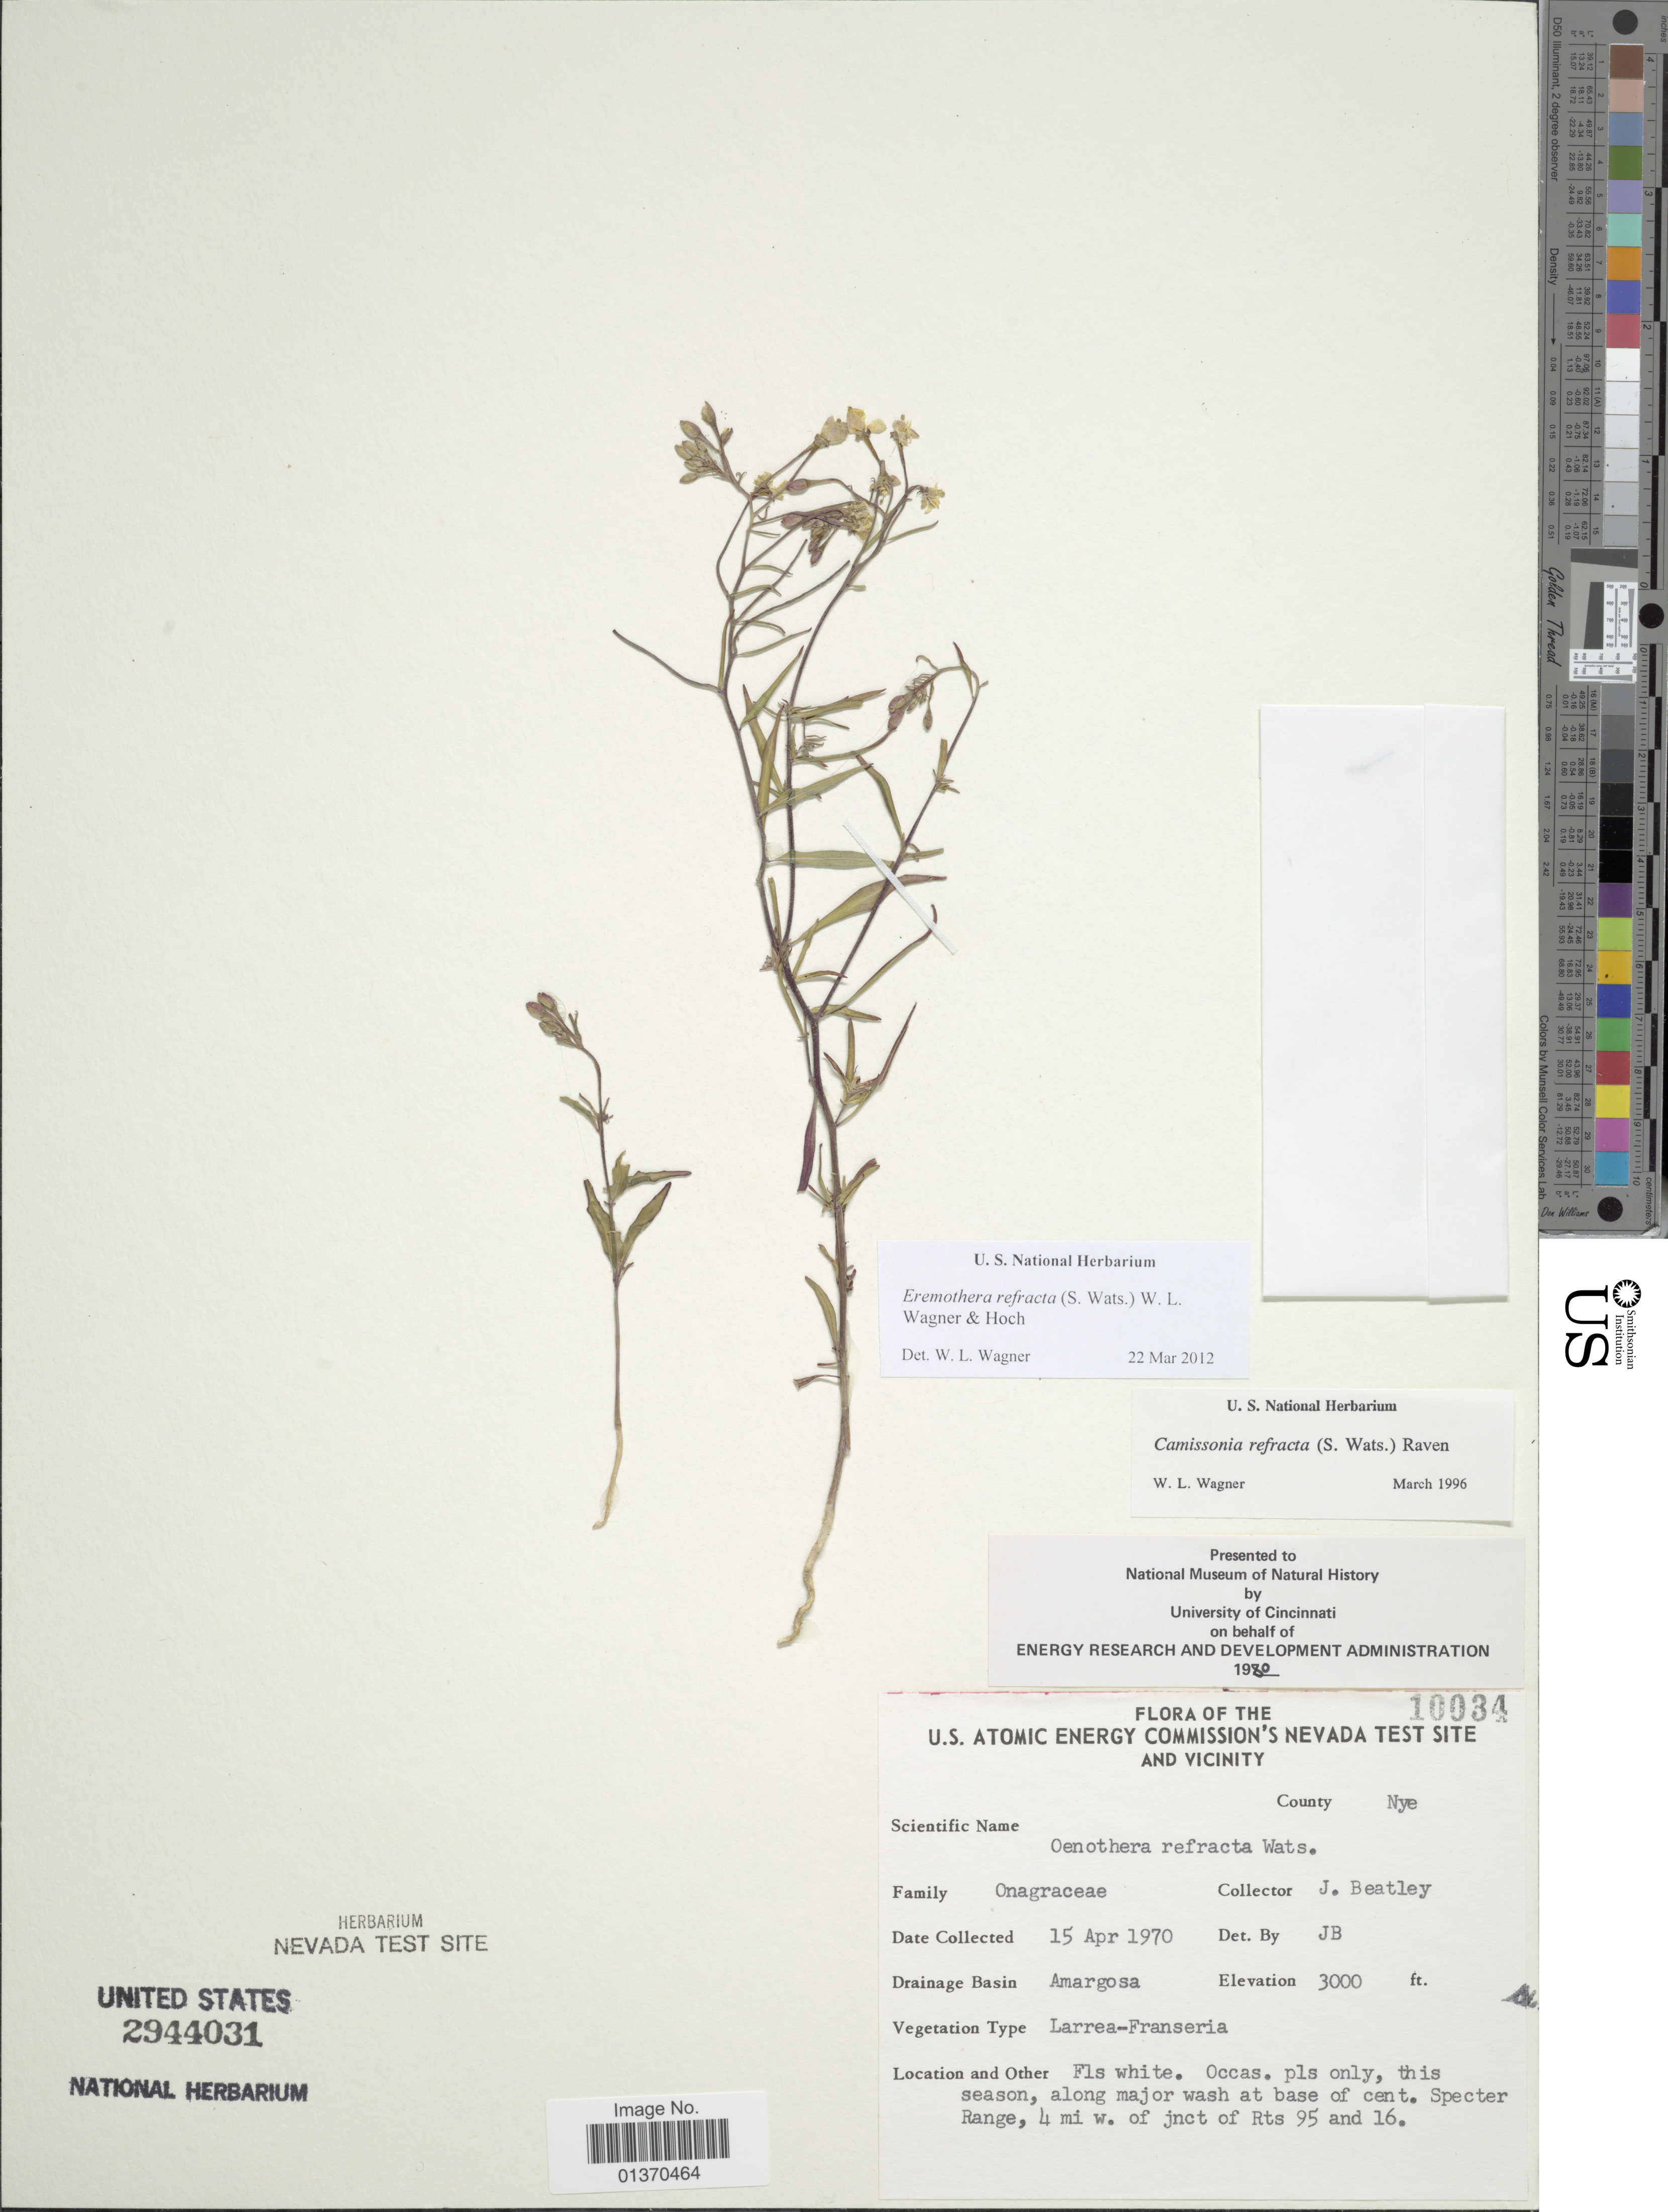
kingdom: Plantae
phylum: Tracheophyta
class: Magnoliopsida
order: Myrtales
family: Onagraceae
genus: Eremothera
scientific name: Eremothera refracta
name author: (S. Watson) W.L. Wagner & Hoch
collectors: J. C. Beatley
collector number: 10034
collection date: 1970-04-15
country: United States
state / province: Nevada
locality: U. S. Atomic Energy Commission's Nevada Test Site and Vicinity, Amargosa, along major wash at base of cent. Specter Range, 4 mi w. of jnct of Rts 95 and 16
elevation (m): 914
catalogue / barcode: US 2944031